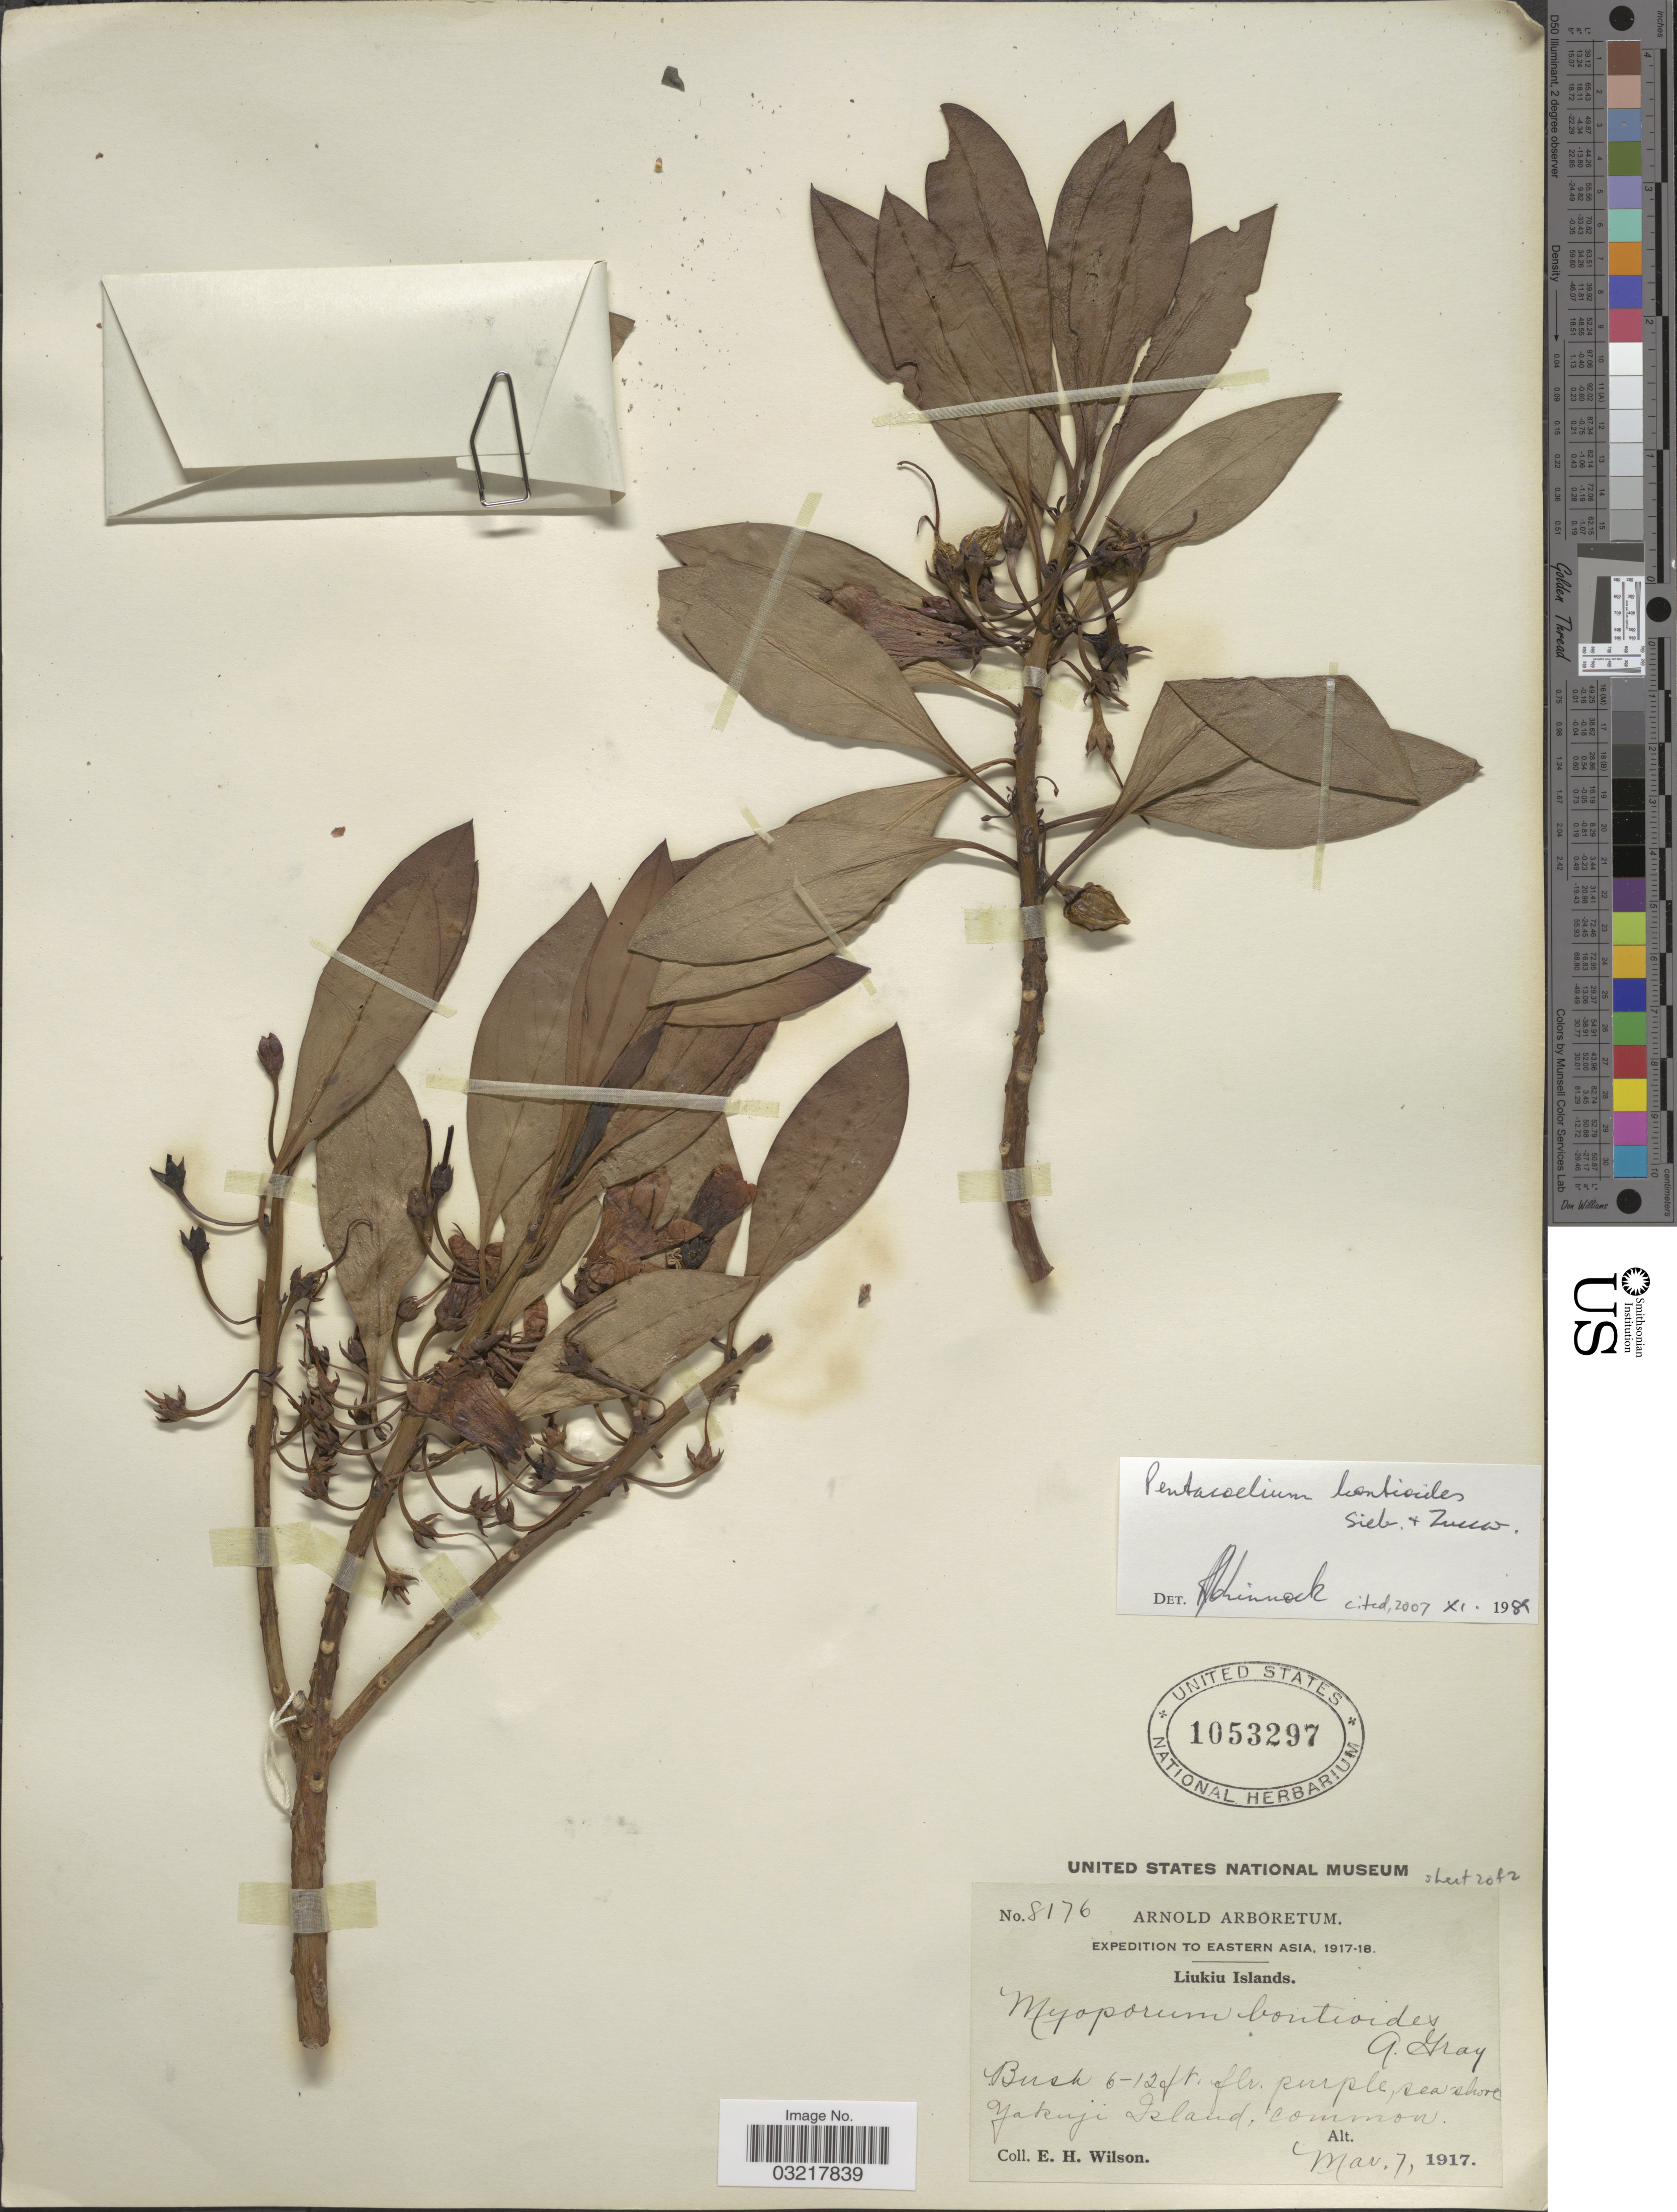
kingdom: Plantae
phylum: Tracheophyta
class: Magnoliopsida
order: Lamiales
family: Scrophulariaceae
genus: Pentacoelium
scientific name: Pentacoelium bontioides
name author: Siebold & Zucc.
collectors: E. Wilson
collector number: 8176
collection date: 1917-03-07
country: Japan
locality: Eastern Asia. Liukiu Islands. Yakuji Island.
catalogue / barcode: US 1053297